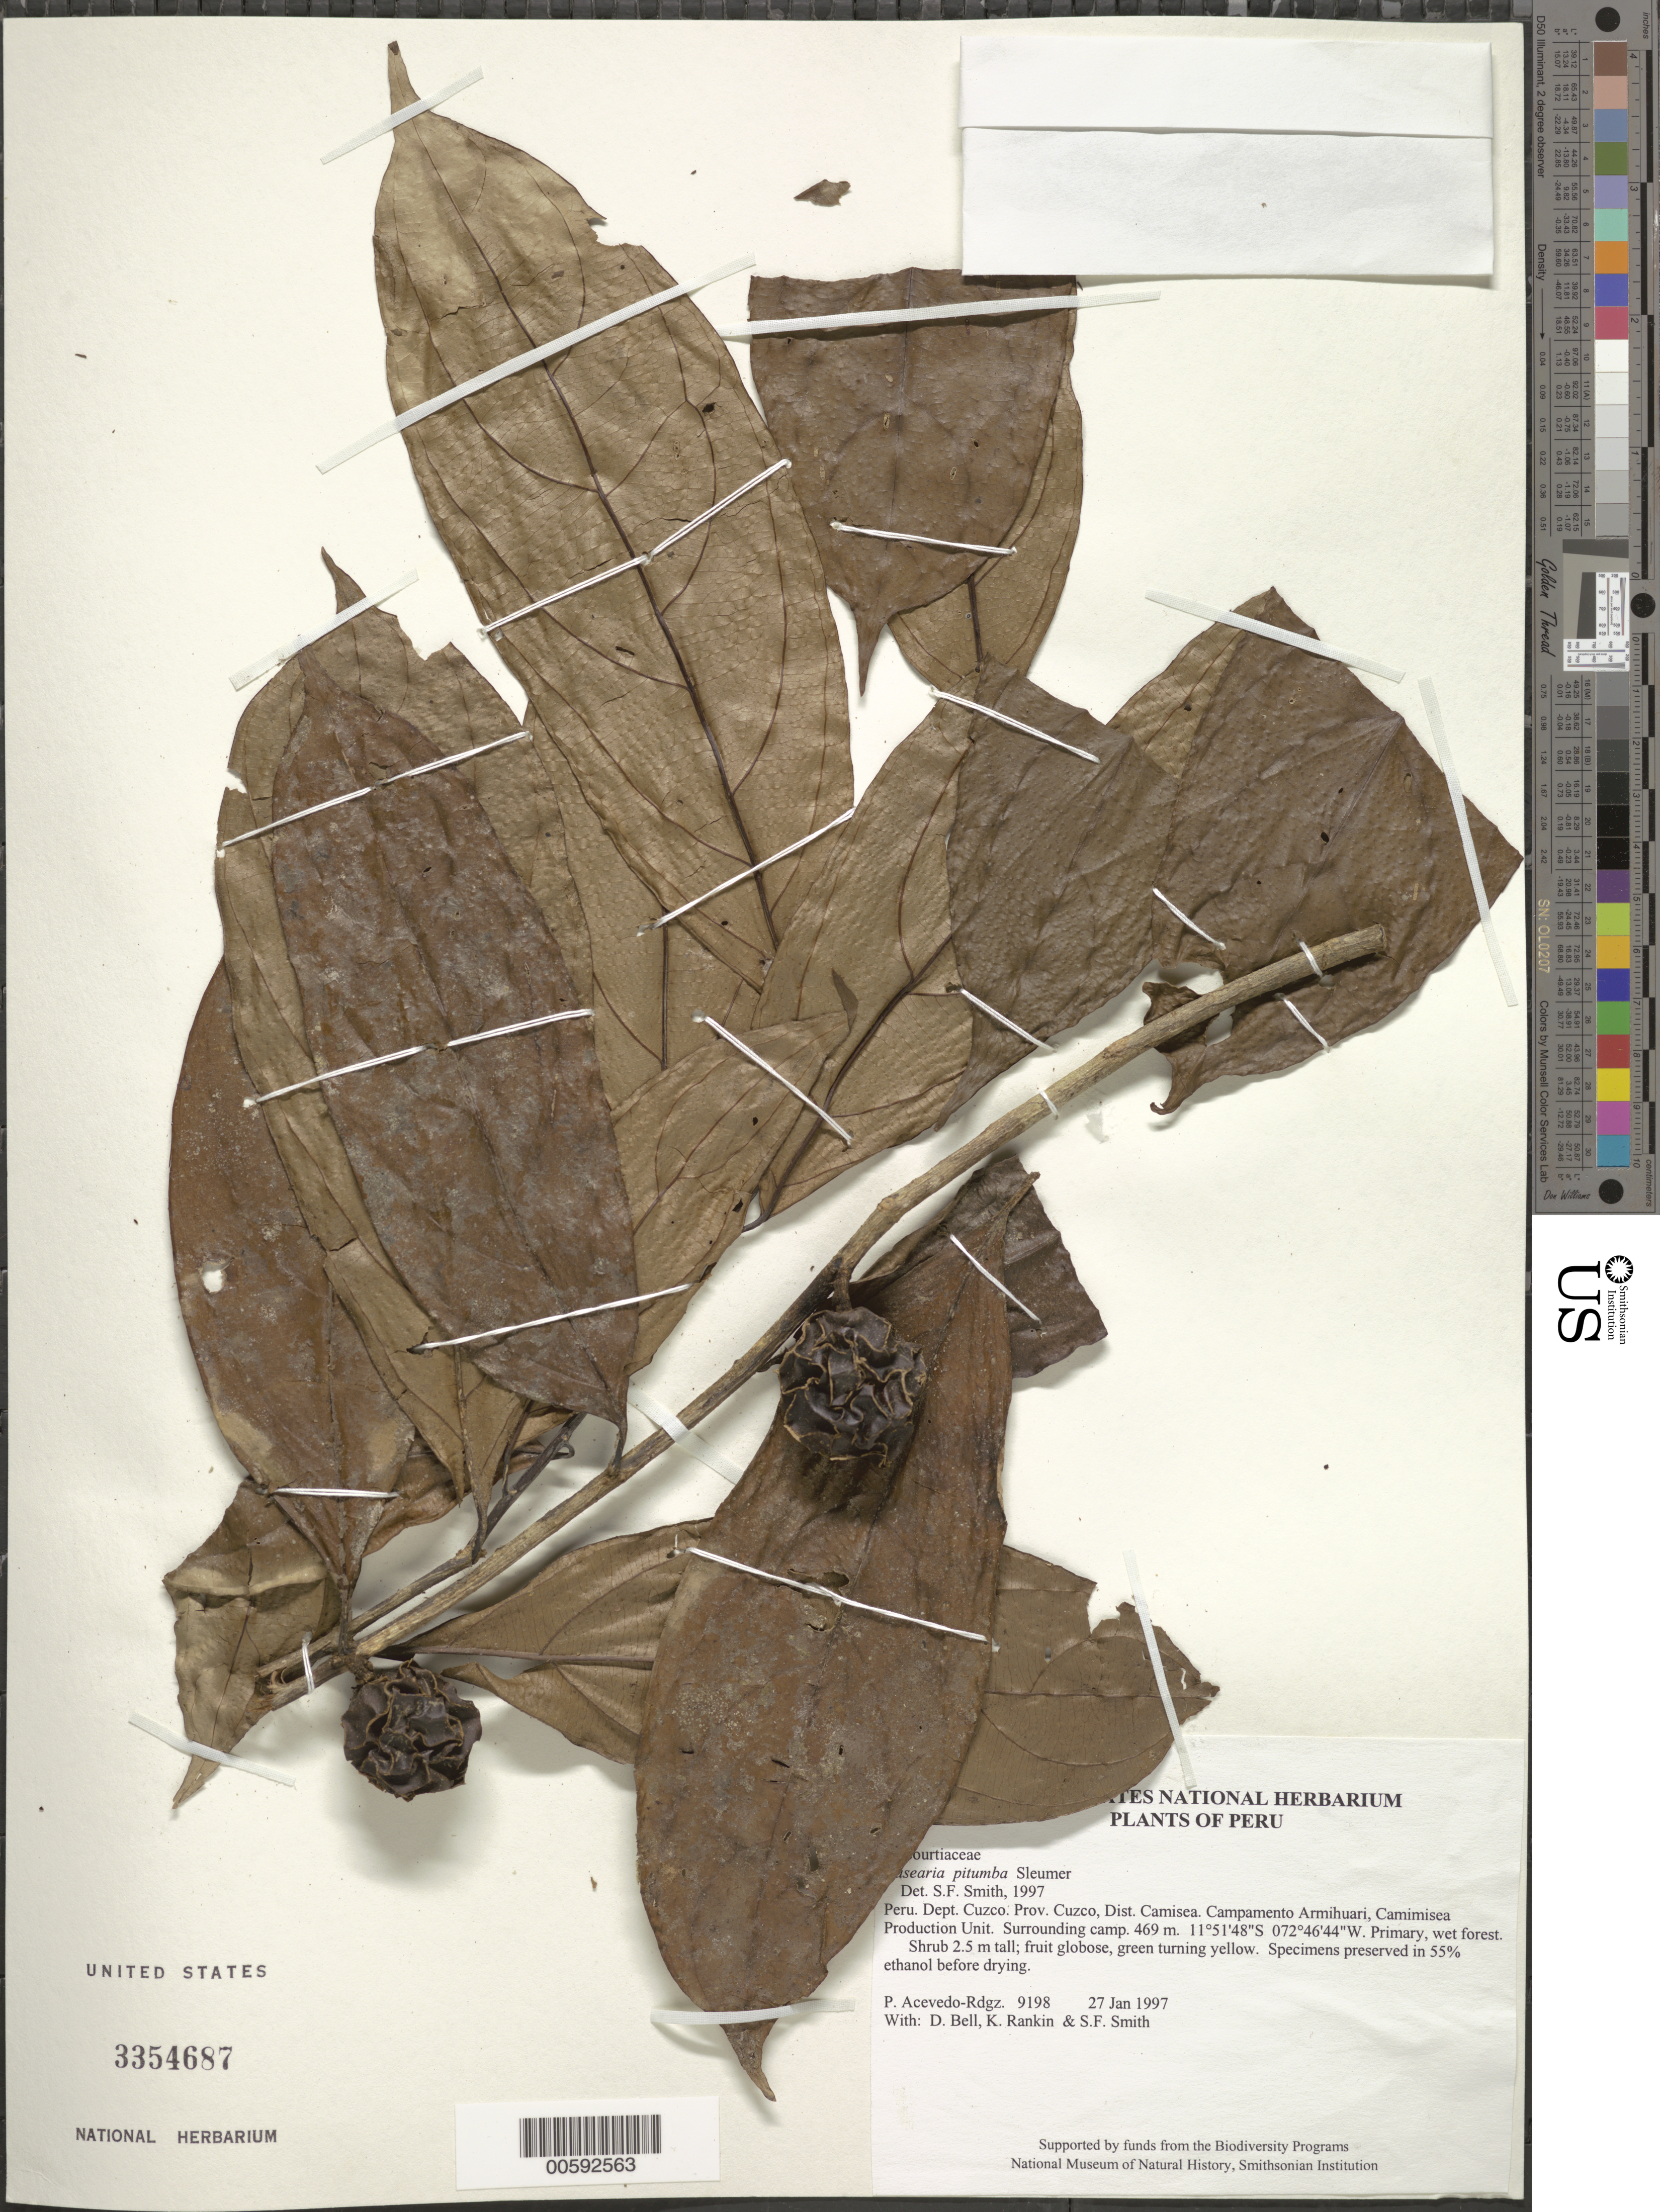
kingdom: Plantae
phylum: Tracheophyta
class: Magnoliopsida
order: Malpighiales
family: Salicaceae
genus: Casearia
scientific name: Casearia fasciculata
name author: (Ruiz & Pav.) Sleumer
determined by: Liesner, R. L.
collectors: P. Acevedo-Rodr., D. A. Bell, K. B. Rankin & S.F. Smith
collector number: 9198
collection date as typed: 27 Jan 1997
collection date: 1997-01-27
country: Peru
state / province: Cusco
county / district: Cusco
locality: Districto Camisea, Campamento Armihuari, Camimisea Production Unit. Surrounding camp.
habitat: Primary, wet forest.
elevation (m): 469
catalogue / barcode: US 3354687